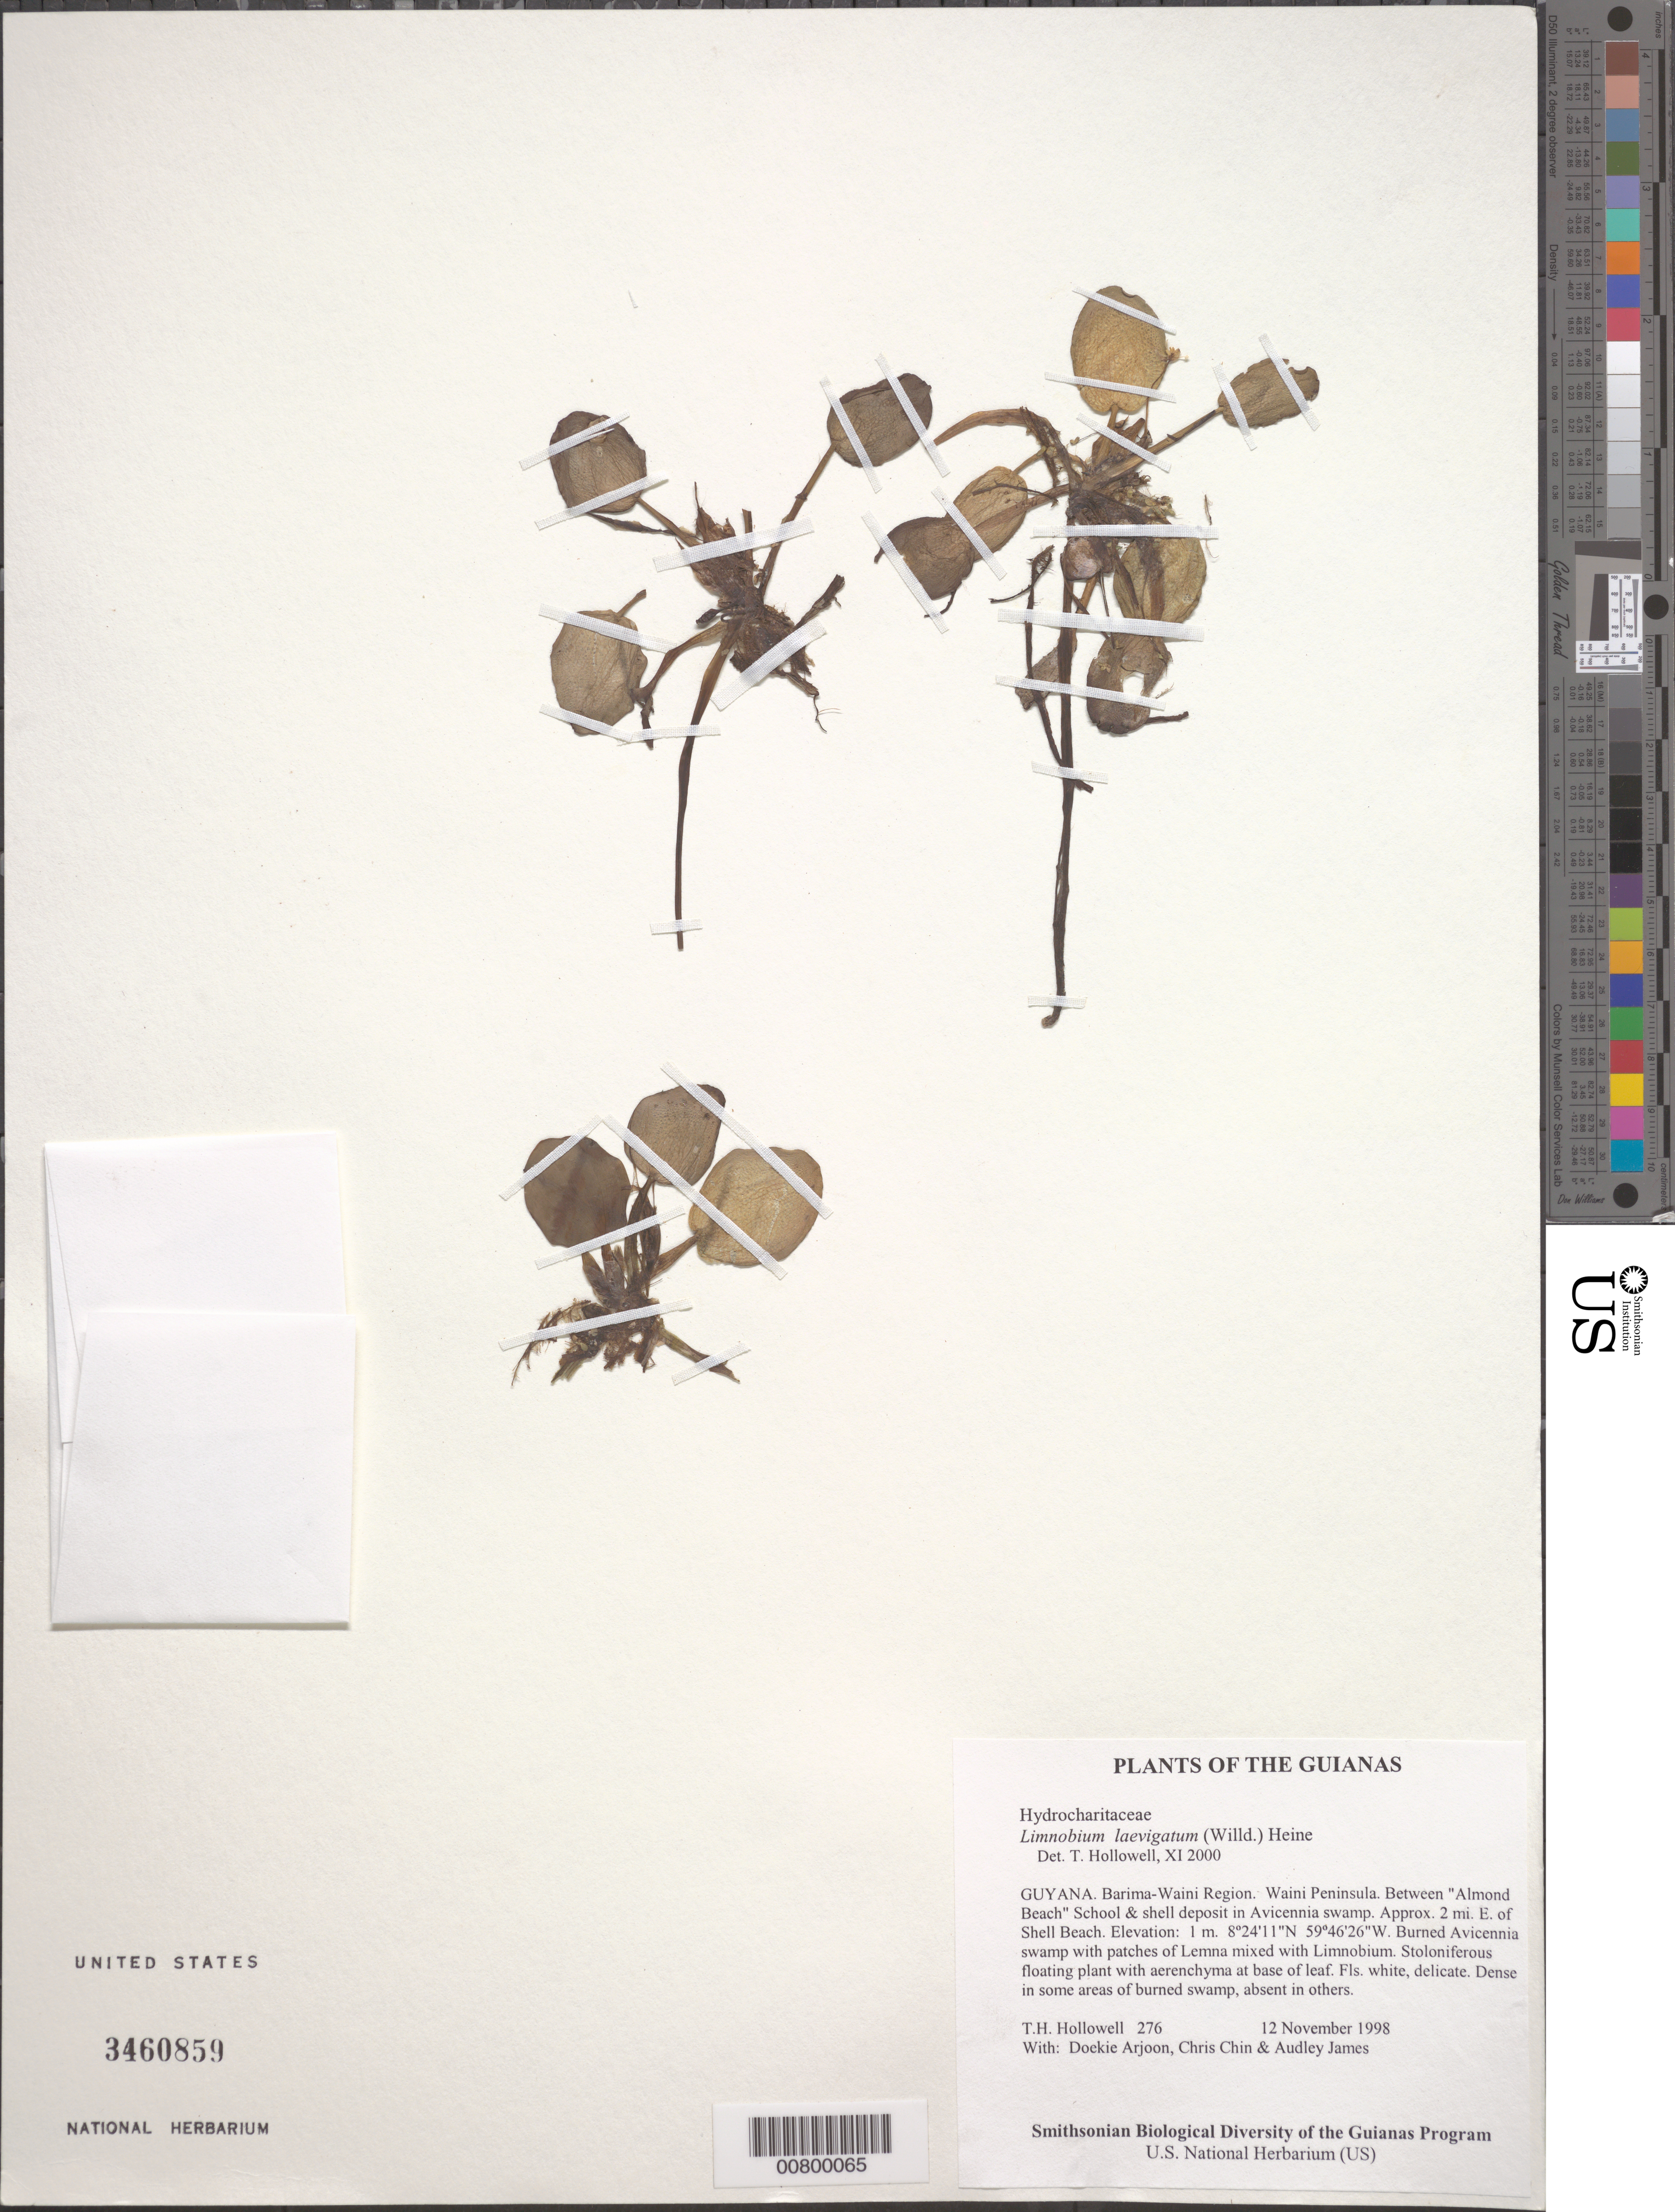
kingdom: Plantae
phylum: Tracheophyta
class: Liliopsida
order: Alismatales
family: Hydrocharitaceae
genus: Limnobium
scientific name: Limnobium laevigatum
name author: (Humb. & Bonpl. ex Willd.) Heine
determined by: Hollowell, T. H., (BOT), Smithsonian Institution - National Museum of Natural History (UNITED STATES)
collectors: T. Hollowell, D. Arjoon, C. Chin & A. James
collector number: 276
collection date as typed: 12 November 1998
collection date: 1998-11-12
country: Guyana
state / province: Barima-Waini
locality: Waini Peninsula. Between "Almond Beach" School & shell deposit in Avicennia swamp. Approx. 2 mi. E. of Shell Beach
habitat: Burned Avicennia swamp with patches of Lemna mixed with Limnobium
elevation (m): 1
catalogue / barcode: US 3460859